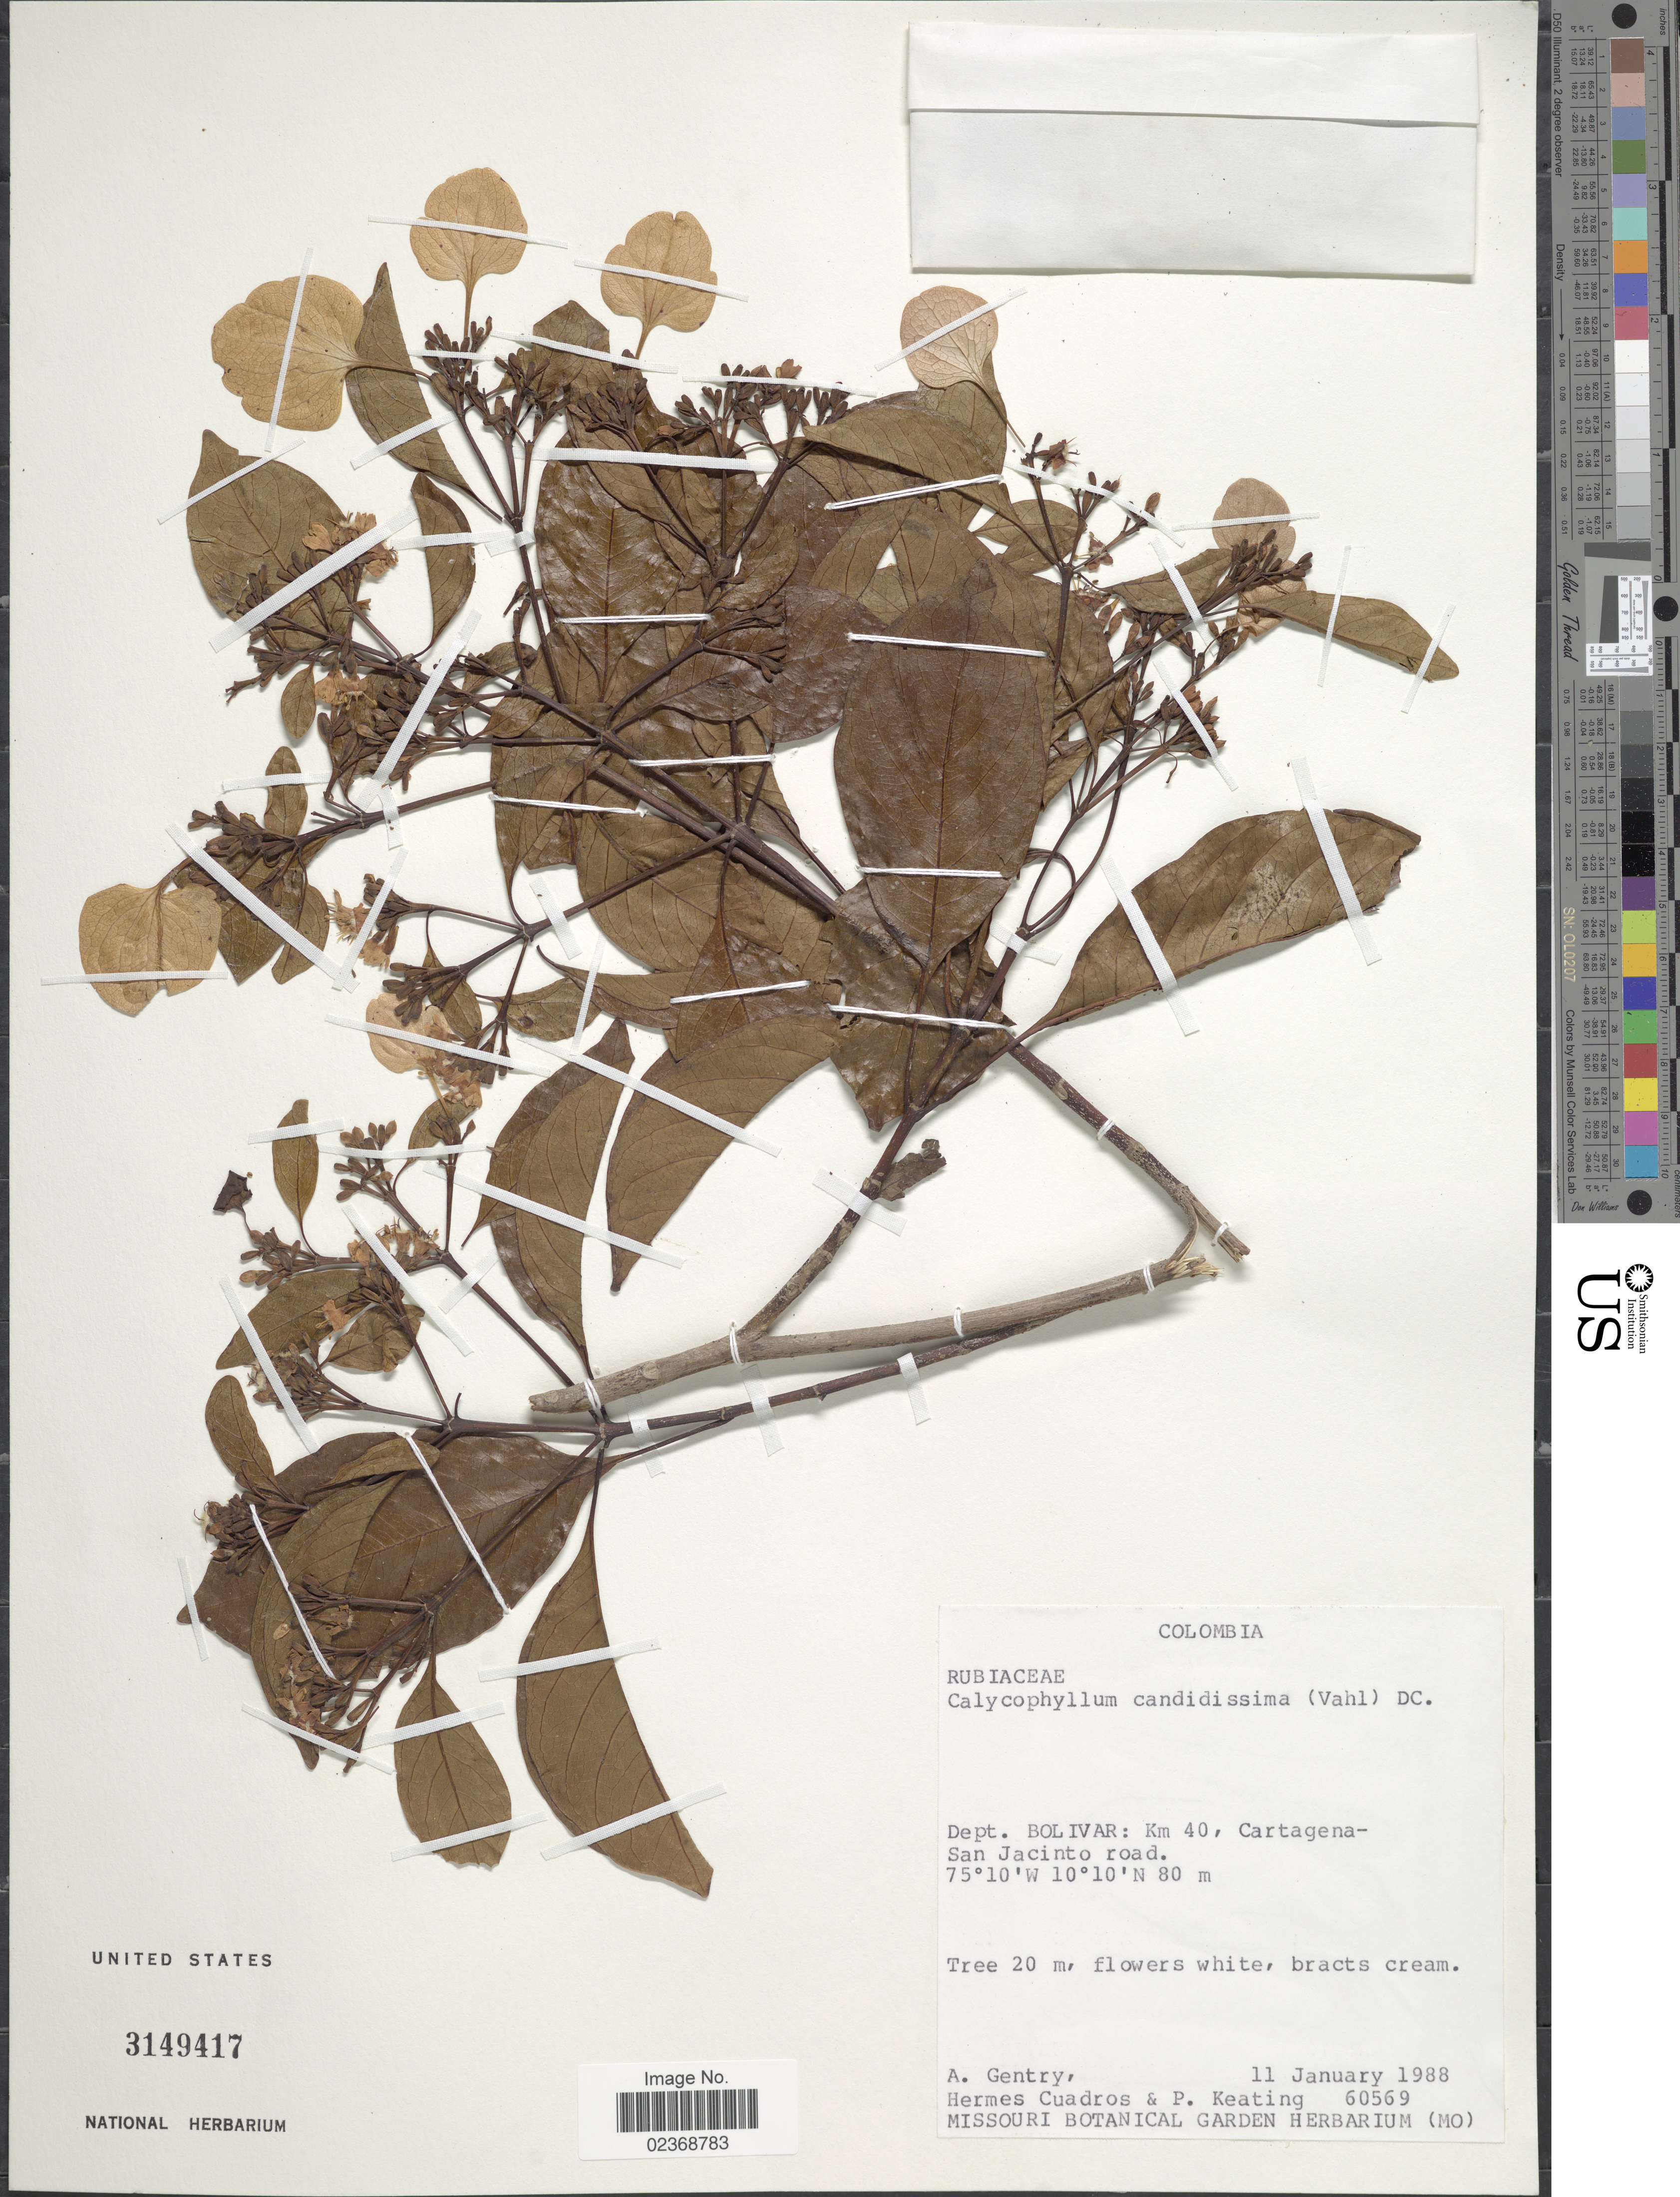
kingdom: Plantae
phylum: Tracheophyta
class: Magnoliopsida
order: Gentianales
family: Rubiaceae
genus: Calycophyllum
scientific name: Calycophyllum candidissimum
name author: (Vahl) DC.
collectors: A. H. Gentry, H. Cuadros & P. Keating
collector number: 60569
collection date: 1988-01-11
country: Colombia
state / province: Bolívar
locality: Km 40, Cartagena-San Jacinto road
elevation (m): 80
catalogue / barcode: US 3149417